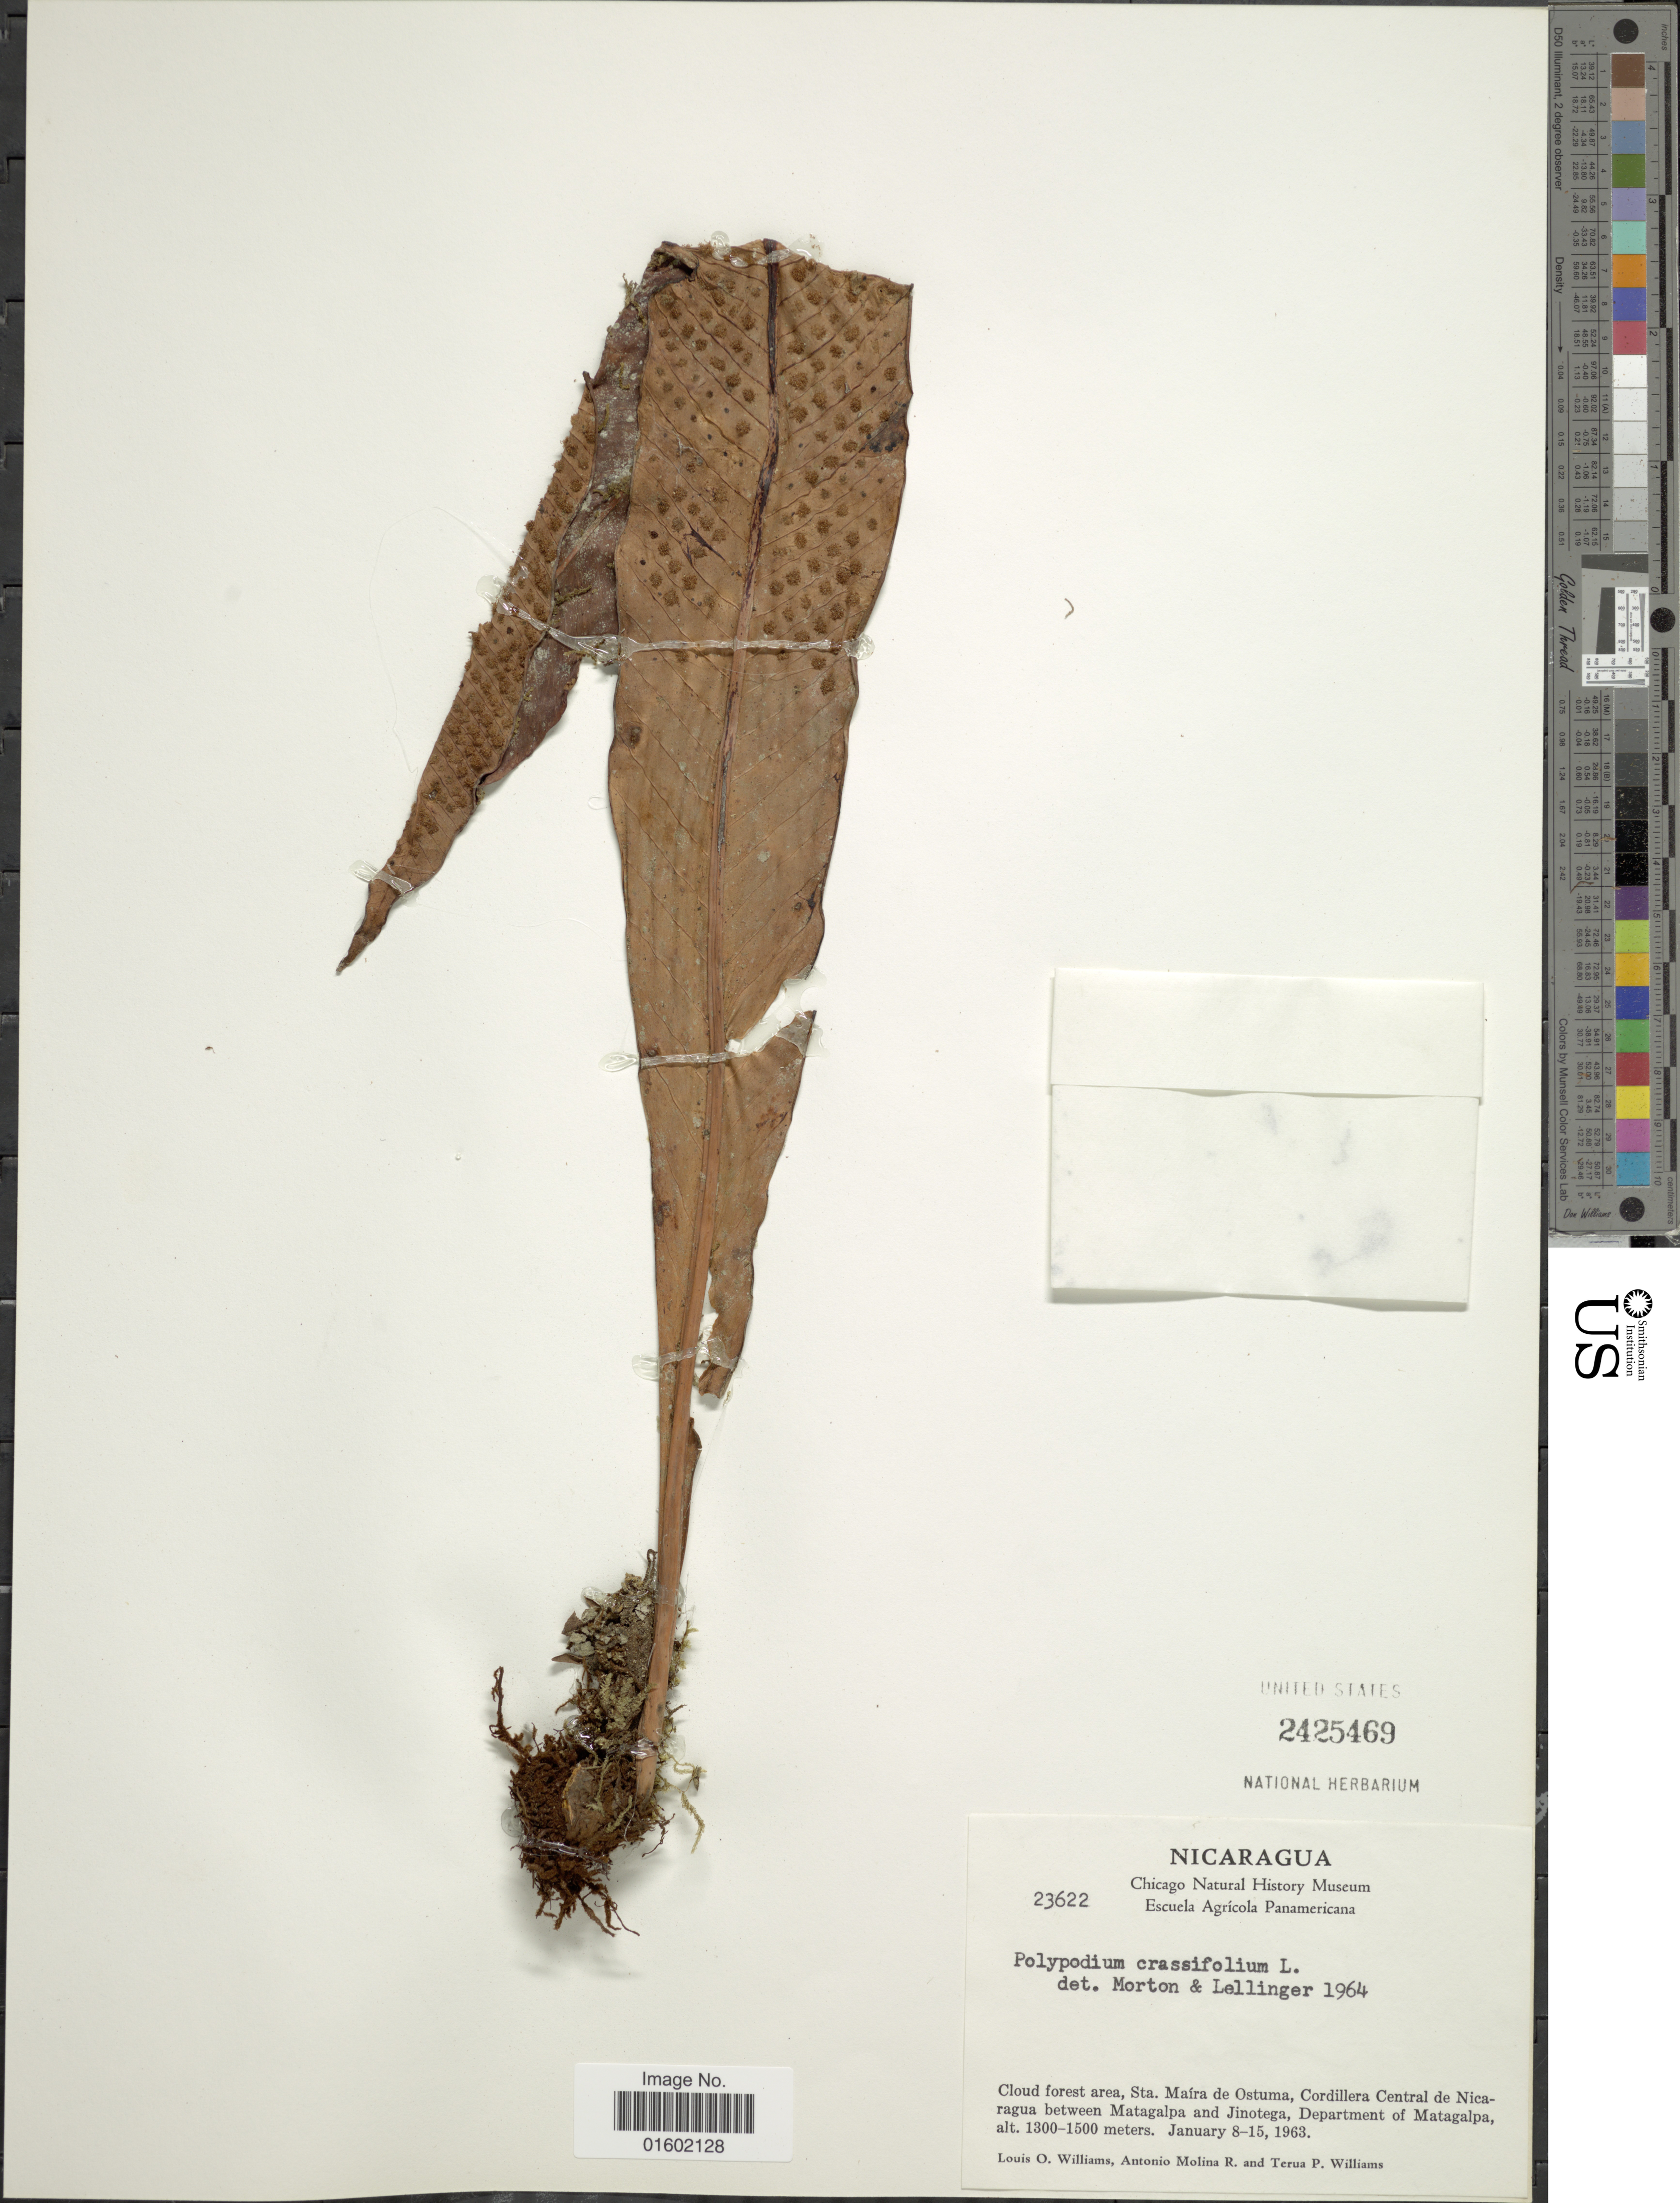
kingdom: Plantae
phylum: Tracheophyta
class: Polypodiopsida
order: Polypodiales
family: Polypodiaceae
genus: Niphidium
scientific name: Niphidium crassifolium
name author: (L.) Lellinger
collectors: L. O. Williams, A. Molina R. & T. P. Williams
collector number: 23622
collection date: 1963-01-08/1963-01-15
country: Nicaragua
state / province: Matagalpa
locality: Cloud forest area, Sta. Maira de Ostuma, Cordillera Central de Nicaragua between Matagalpa and Jinotega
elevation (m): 1300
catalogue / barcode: US 242569